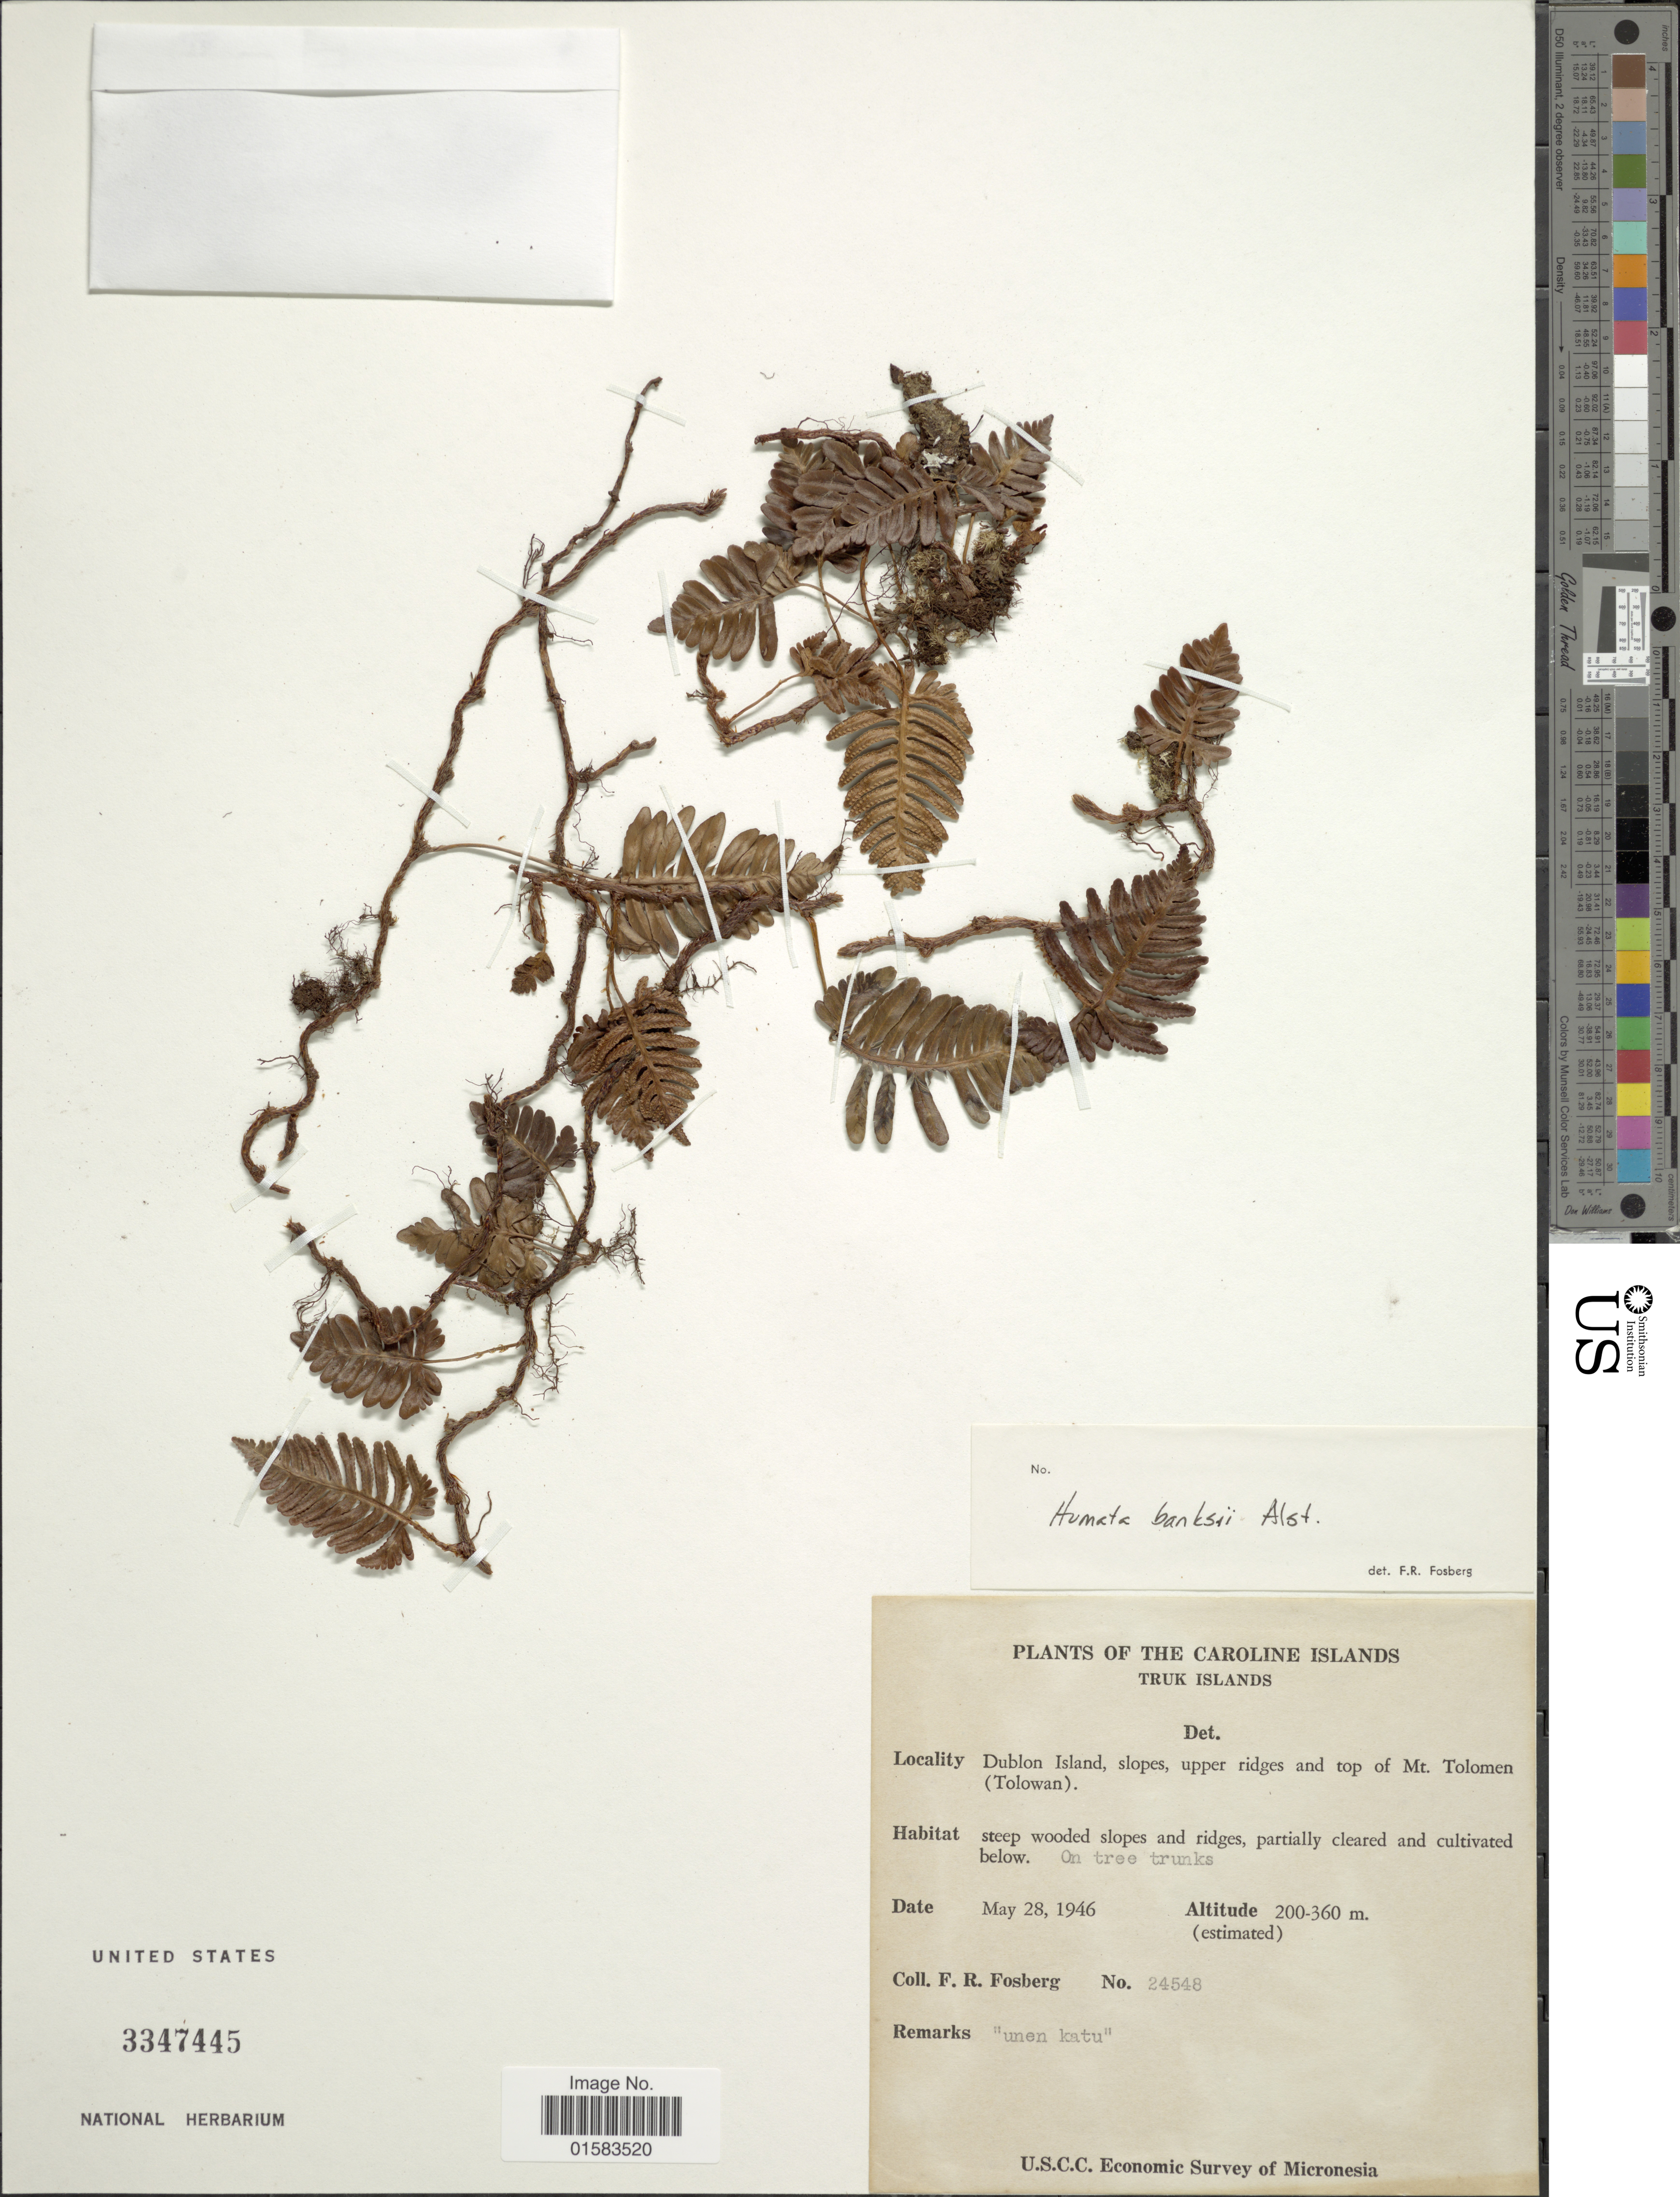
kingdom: Plantae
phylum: Tracheophyta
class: Polypodiopsida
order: Polypodiales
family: Davalliaceae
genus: Davallia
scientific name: Davallia pectinata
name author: Sm.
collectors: F. R. Fosberg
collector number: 24548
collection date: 1946-05-28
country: Micronesia, Federated States of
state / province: Truk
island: Dublon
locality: Dublon Island, slopes upper ridge and top id Mt. Tolomen (Tolowan), The Caroline Islands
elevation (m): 200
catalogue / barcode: US 3347445